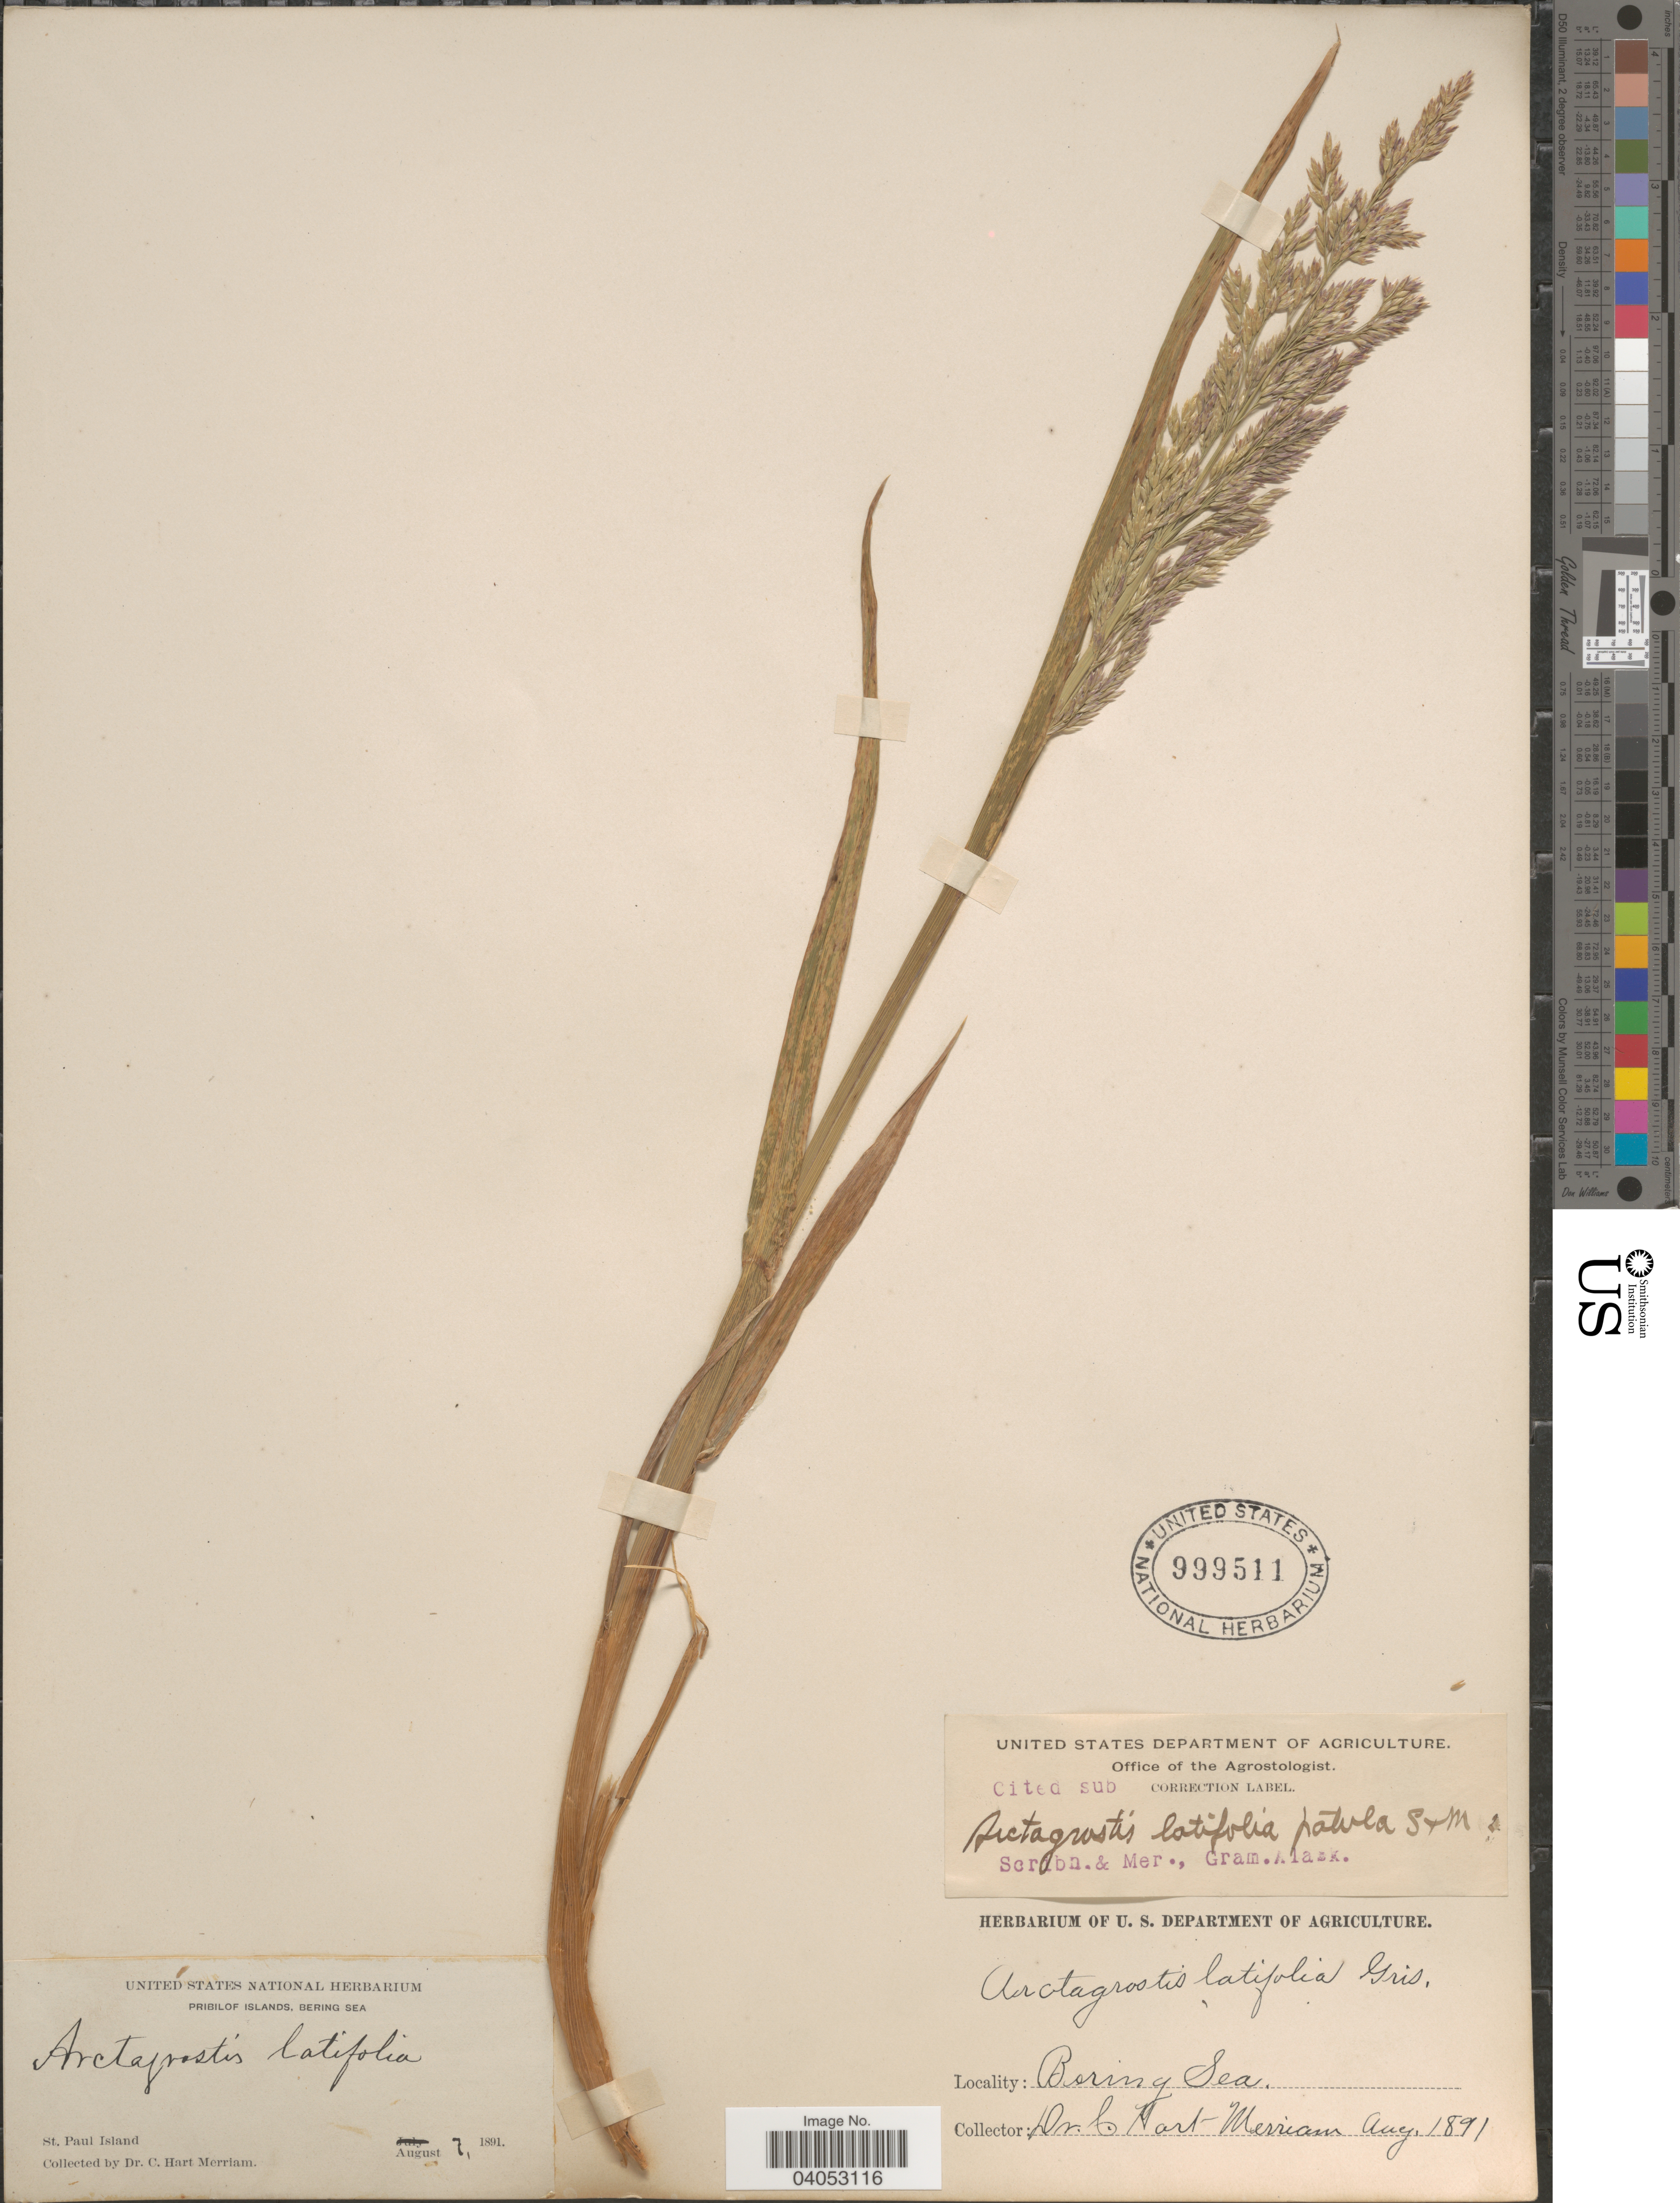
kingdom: Plantae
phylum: Tracheophyta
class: Liliopsida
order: Poales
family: Poaceae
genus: Arctagrostis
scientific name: Arctagrostis latifolia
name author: (R. Br.) Griseb.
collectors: C. Merriam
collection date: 1891-08-07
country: United States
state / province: Alaska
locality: Pribilof Islands, Bering Sea. St. Paul Island.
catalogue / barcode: US 999511